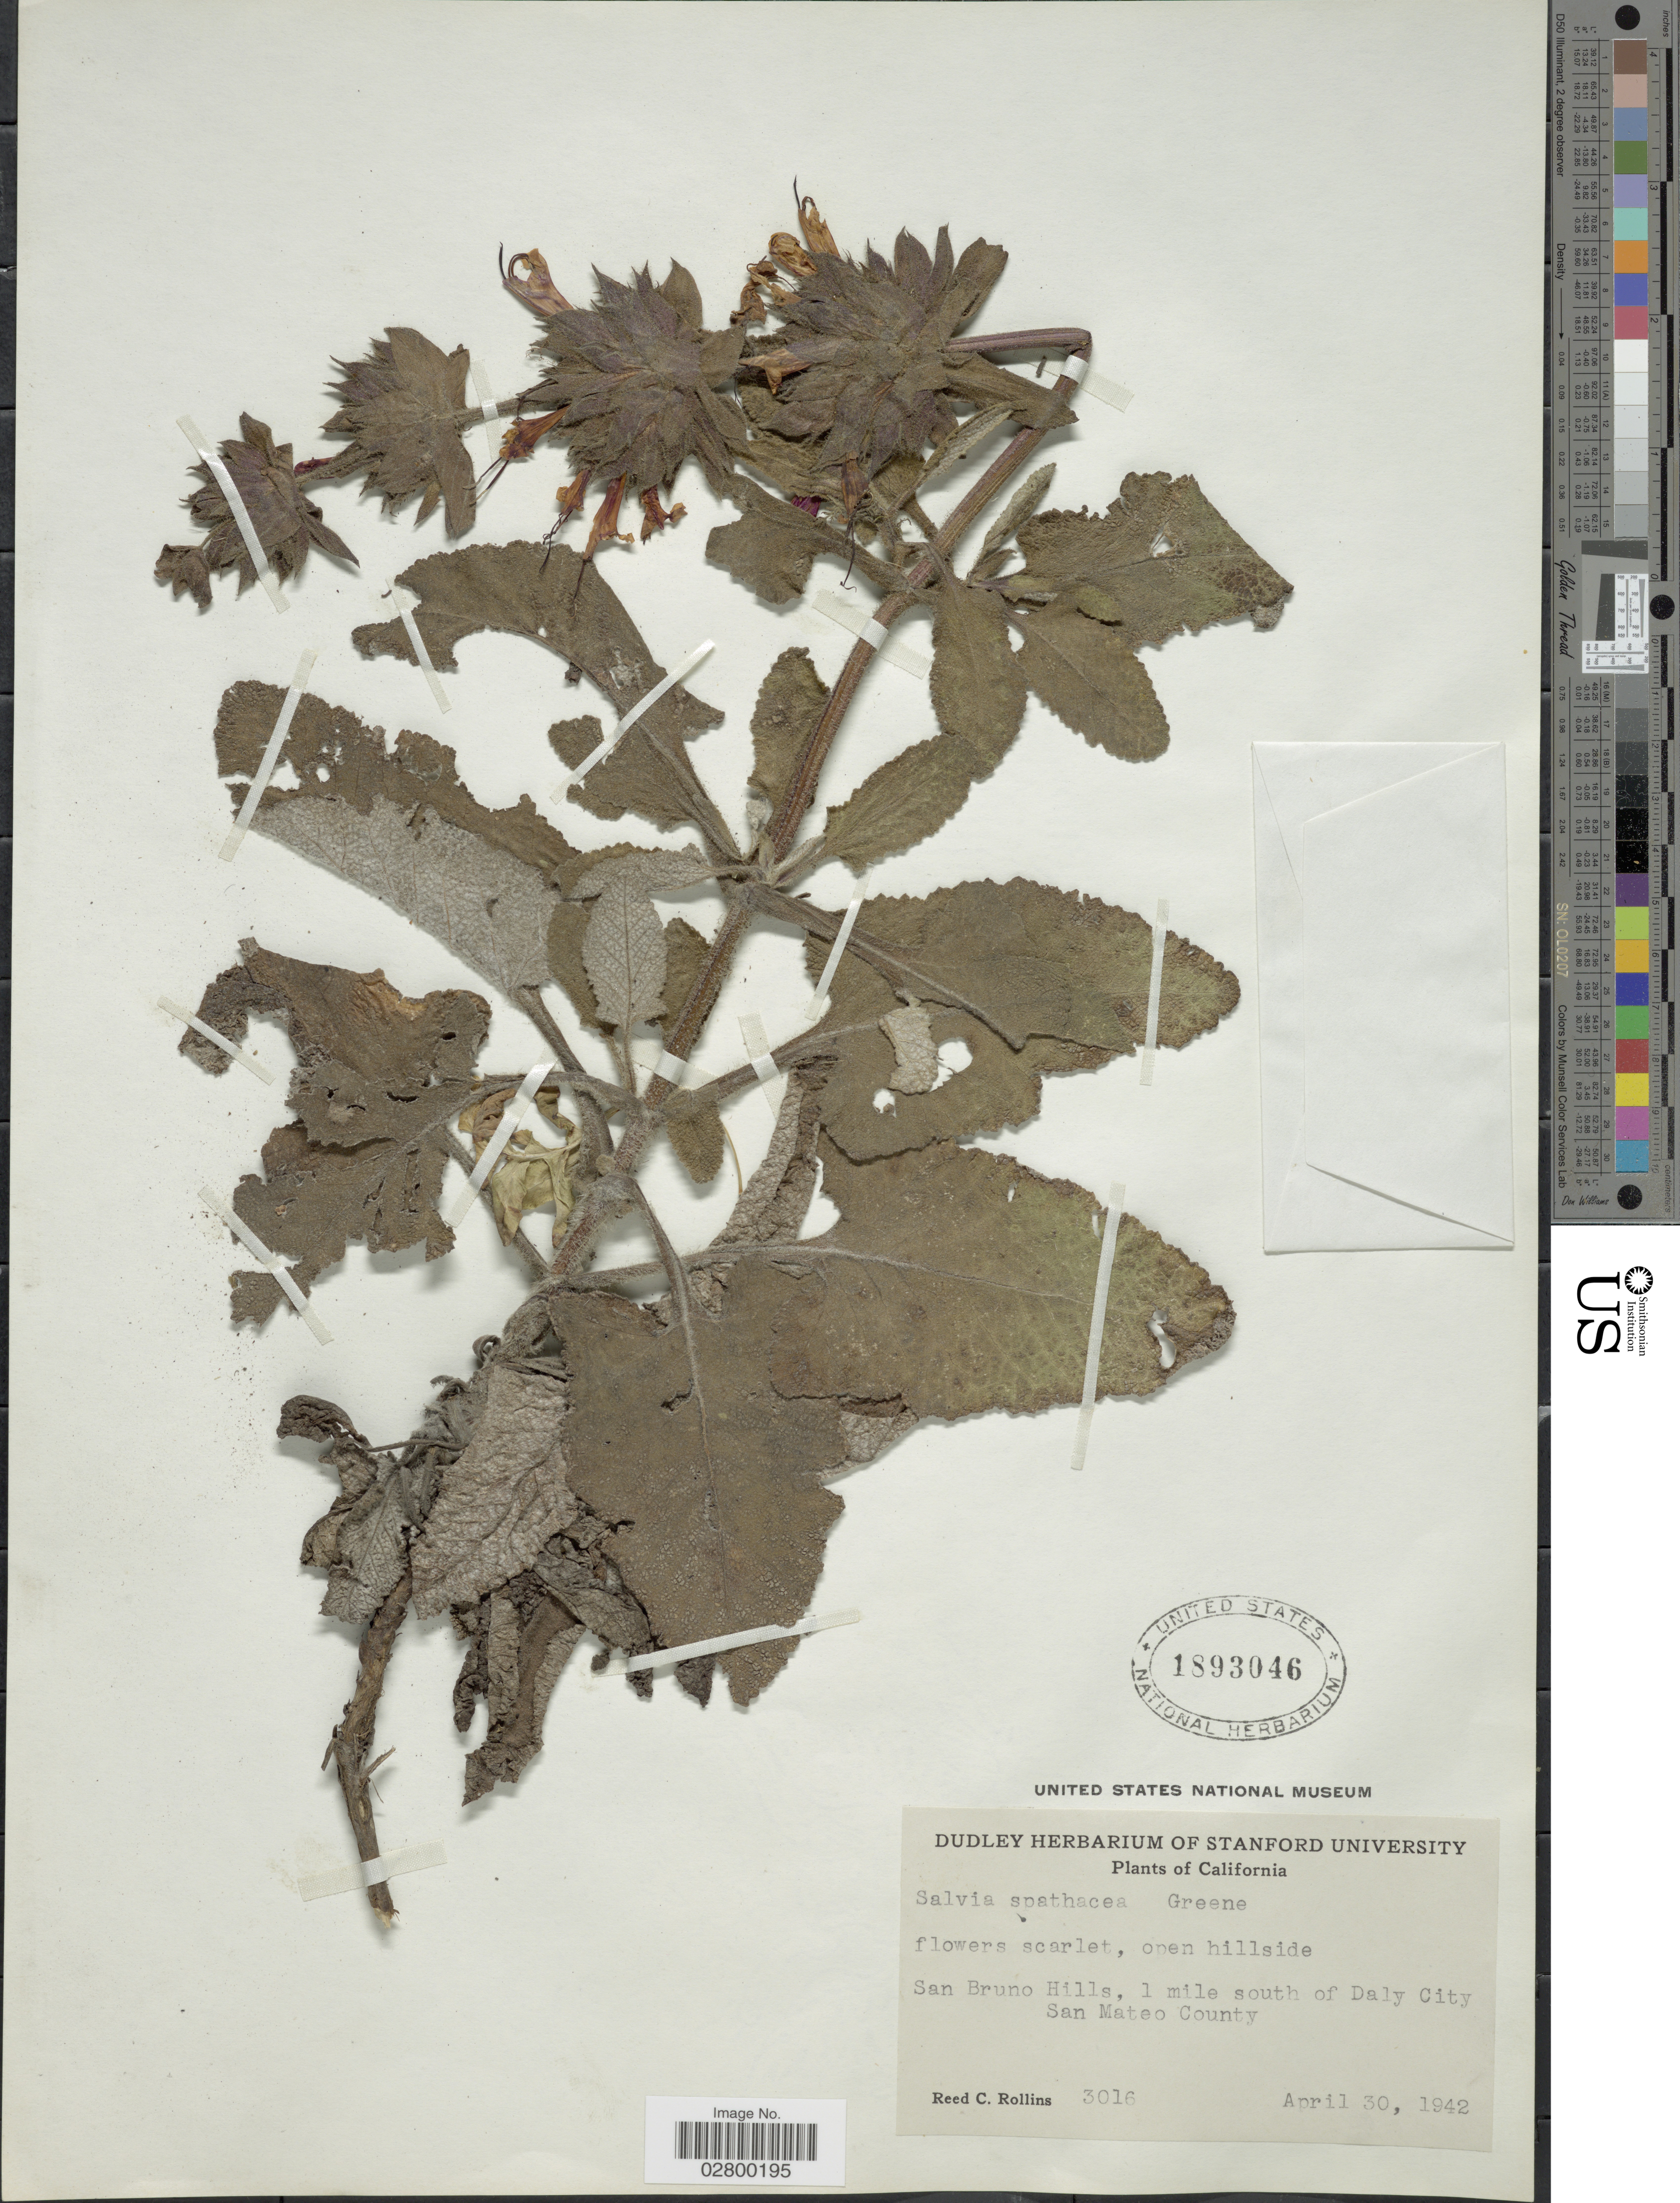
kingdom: Plantae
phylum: Tracheophyta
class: Magnoliopsida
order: Lamiales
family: Lamiaceae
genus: Salvia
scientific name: Salvia spathacea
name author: Greene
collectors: R. C. Rollins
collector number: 3016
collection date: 1942-04-30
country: United States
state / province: California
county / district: San Mateo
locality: San Bruno Hills, 1 mile south of Daly City, San Mateo County.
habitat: open hillside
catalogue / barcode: US 1893046